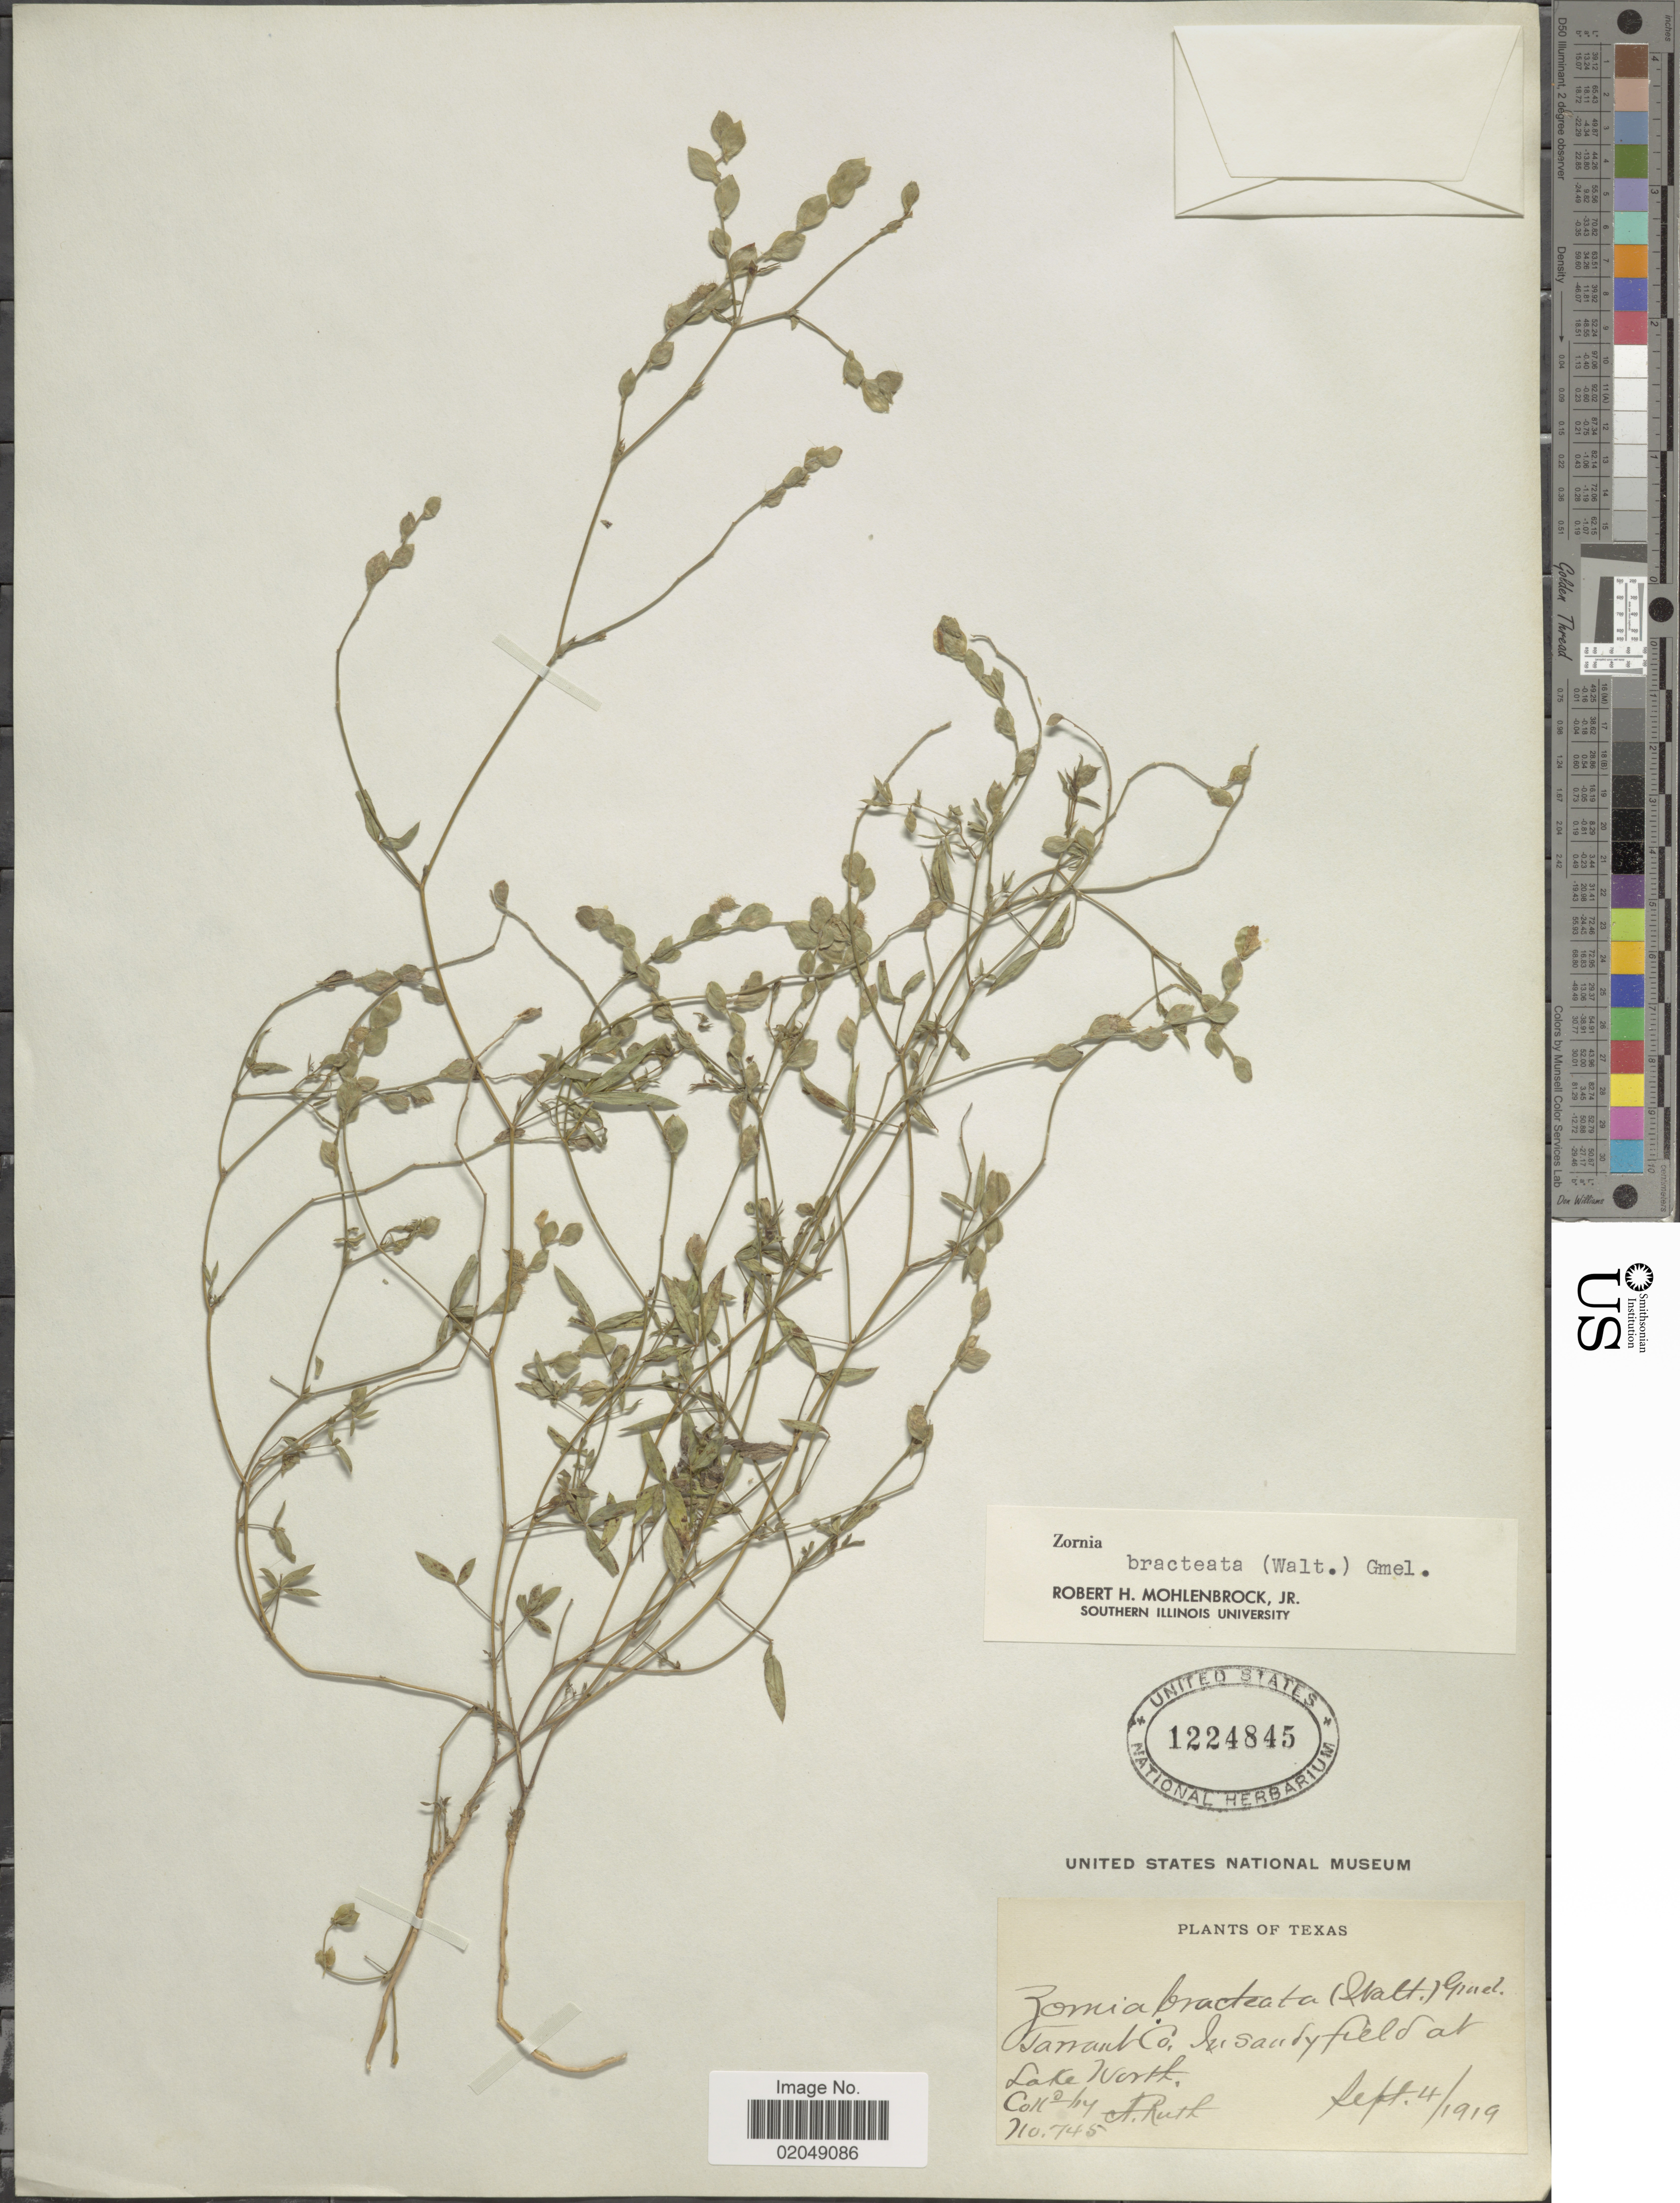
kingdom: Plantae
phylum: Tracheophyta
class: Magnoliopsida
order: Fabales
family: Fabaceae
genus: Zornia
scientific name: Zornia bracteata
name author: J.F. Gmel.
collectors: A. Ruth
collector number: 745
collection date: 1919-09-04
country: United States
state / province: Texas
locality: Tarrant Co., Lake Worth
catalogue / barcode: US 1224845